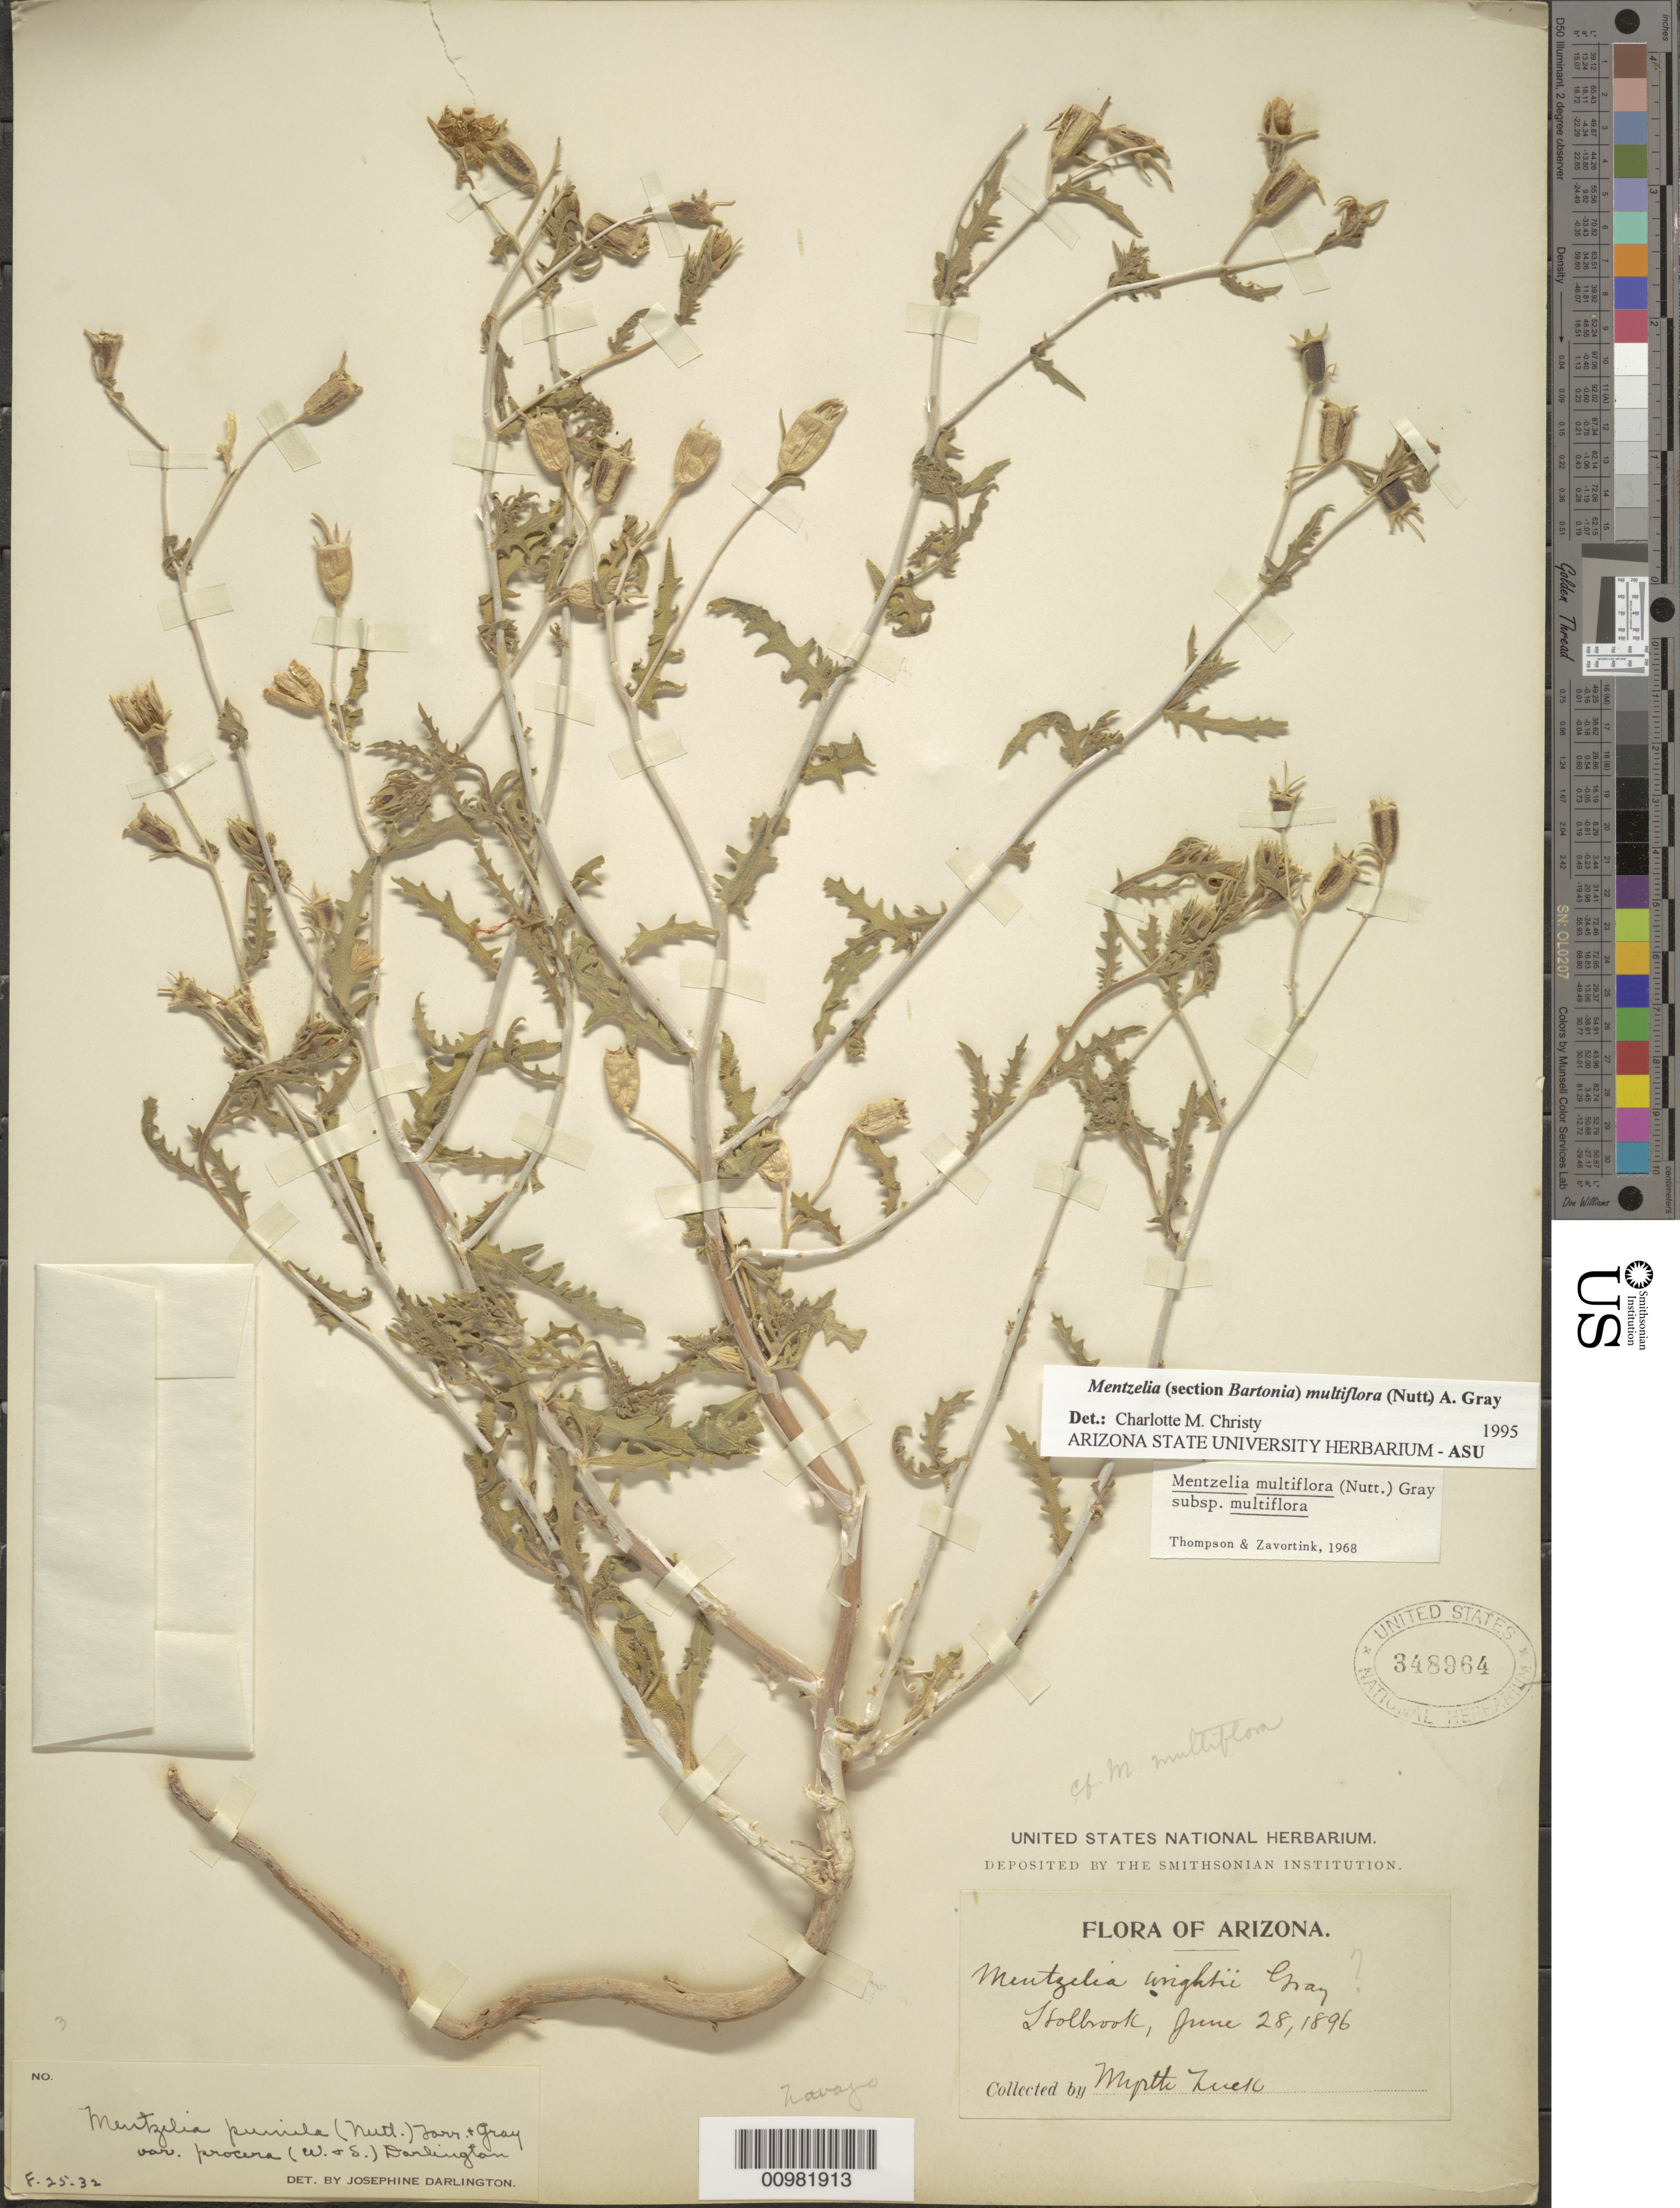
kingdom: Plantae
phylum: Tracheophyta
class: Magnoliopsida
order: Cornales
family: Loasaceae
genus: Mentzelia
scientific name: Mentzelia multiflora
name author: (Nutt.) A. Gray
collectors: M. Zuck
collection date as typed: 28 Jun 1896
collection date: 1896-06-28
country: United States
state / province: Arizona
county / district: Navajo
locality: Holbrook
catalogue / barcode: US 348964